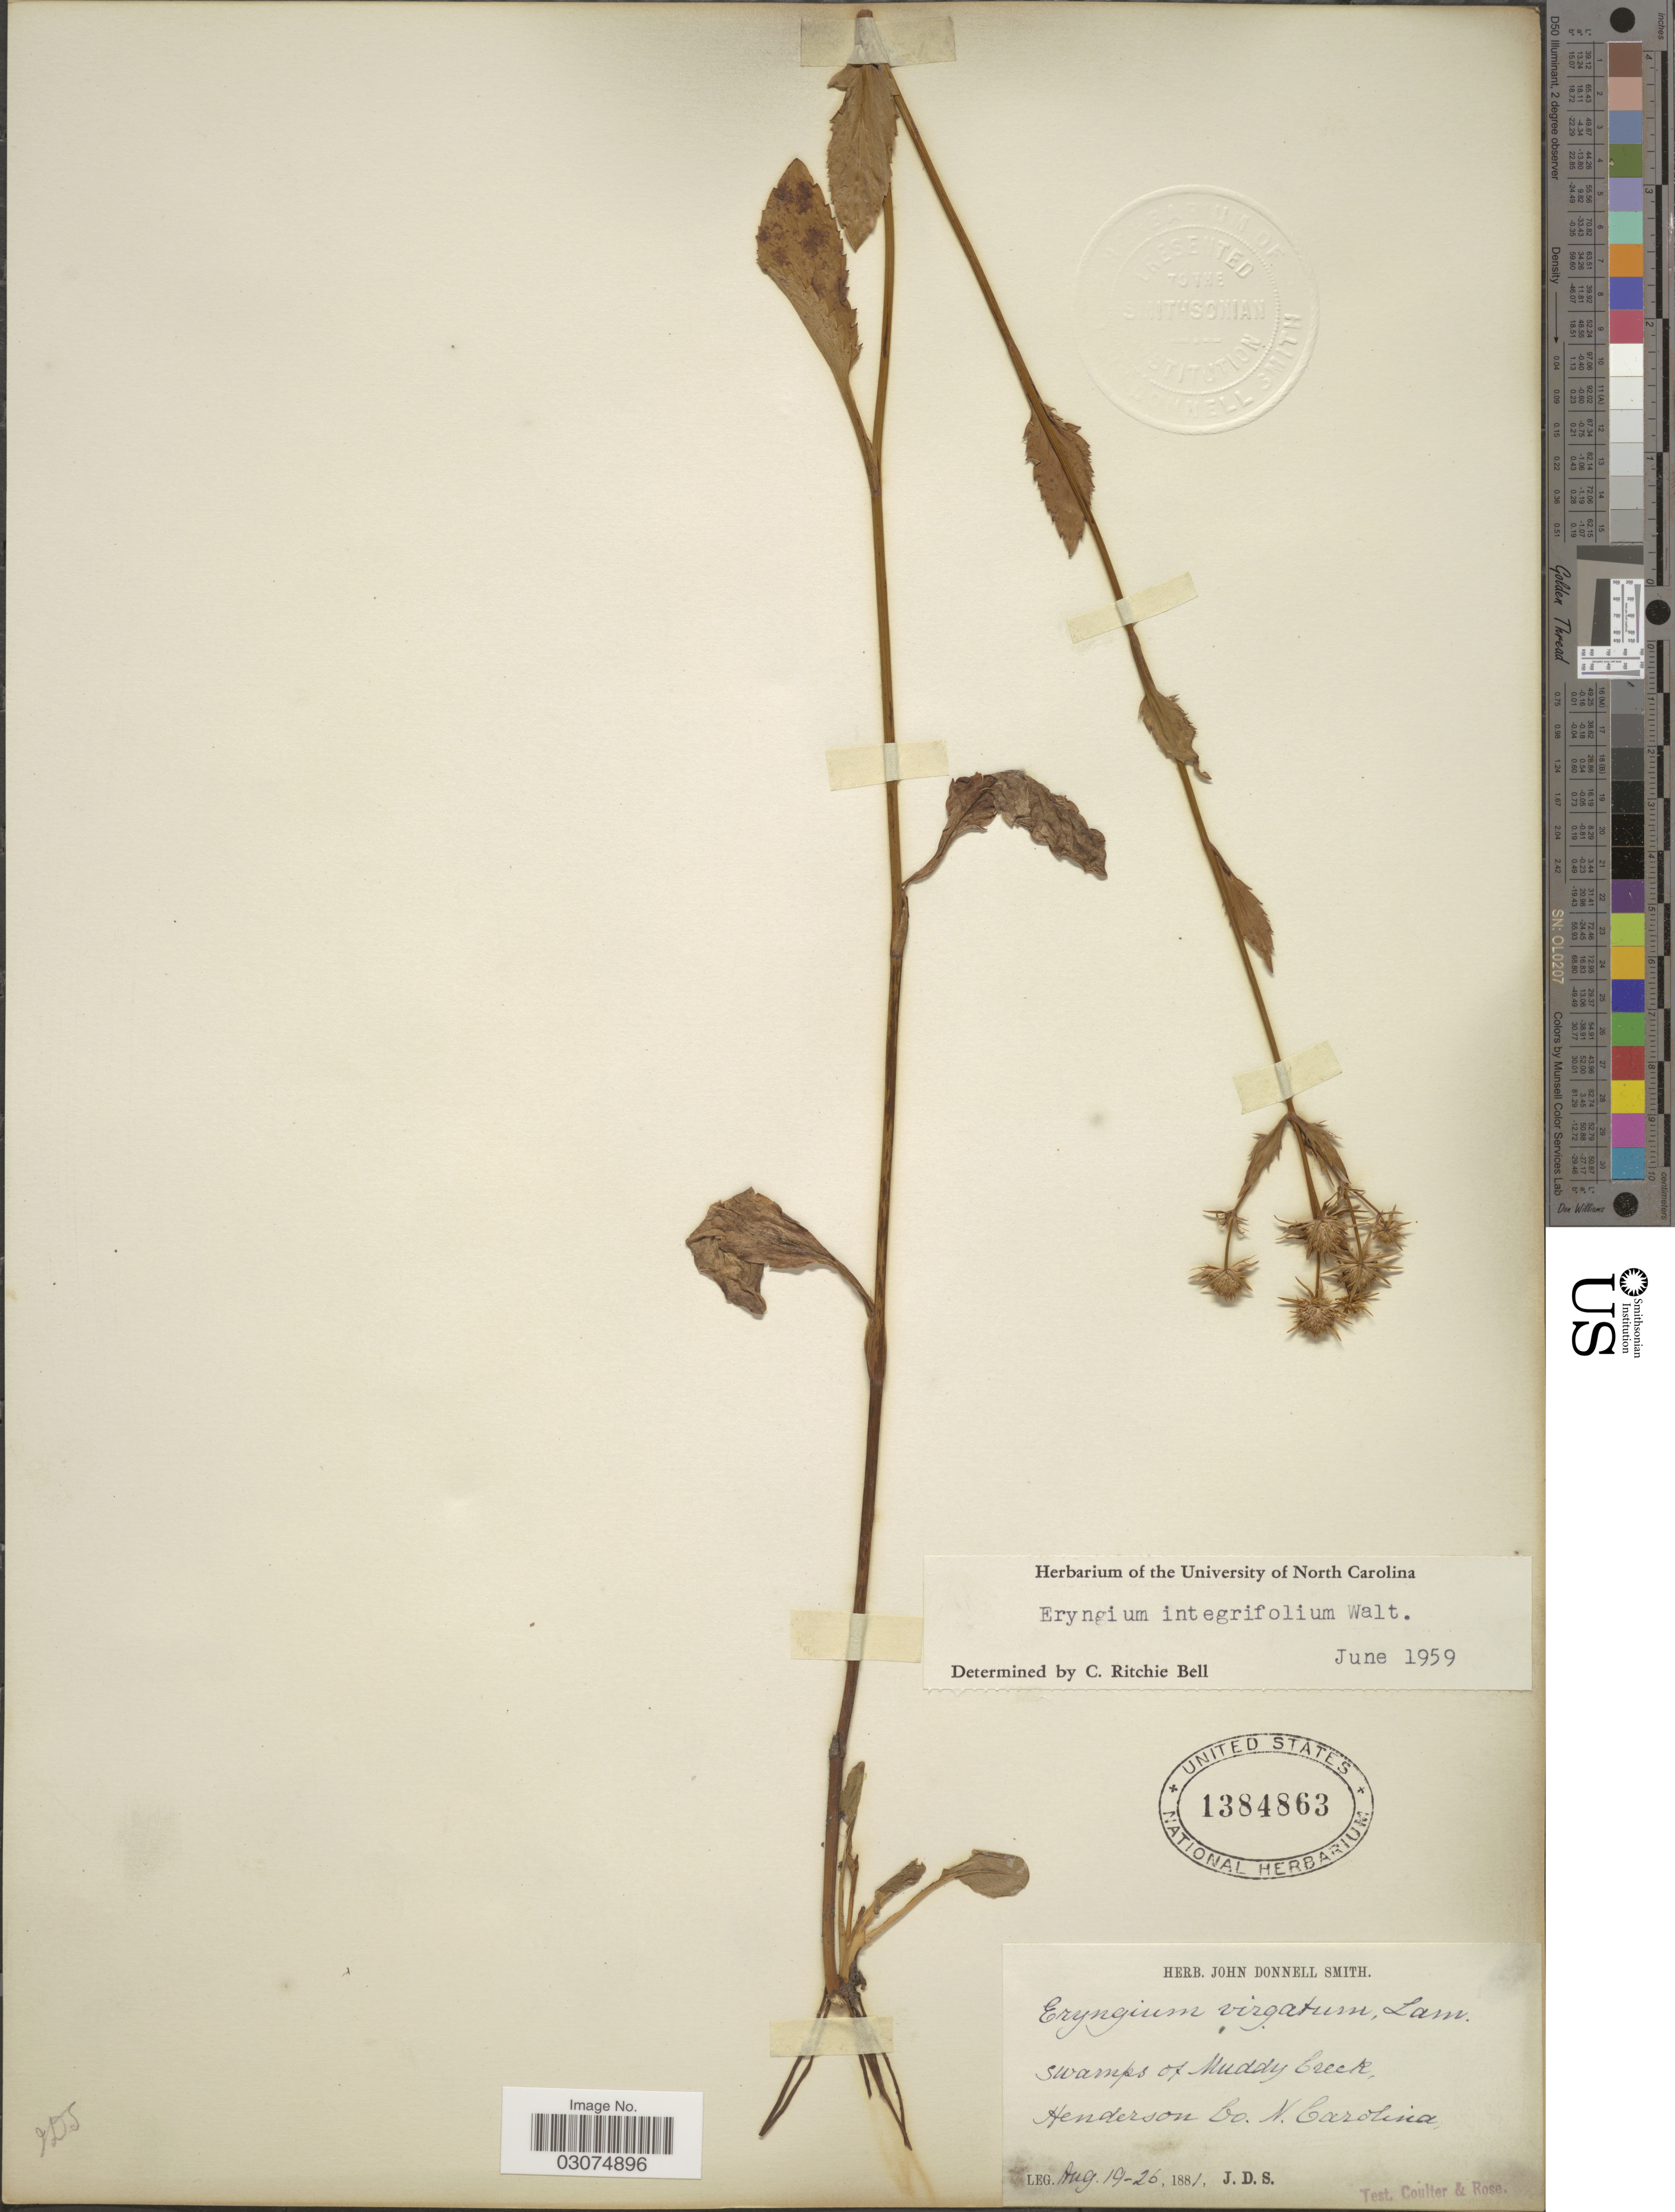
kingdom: Plantae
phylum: Tracheophyta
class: Magnoliopsida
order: Apiales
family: Apiaceae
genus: Eryngium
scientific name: Eryngium integrifolium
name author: Walter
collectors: J. Donnell Smith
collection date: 1881-08-19/1881-08-26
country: United States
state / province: North Carolina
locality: Swamps of Muddy Creek, Henderson Co. N. Carolina.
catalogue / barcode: US 1384863